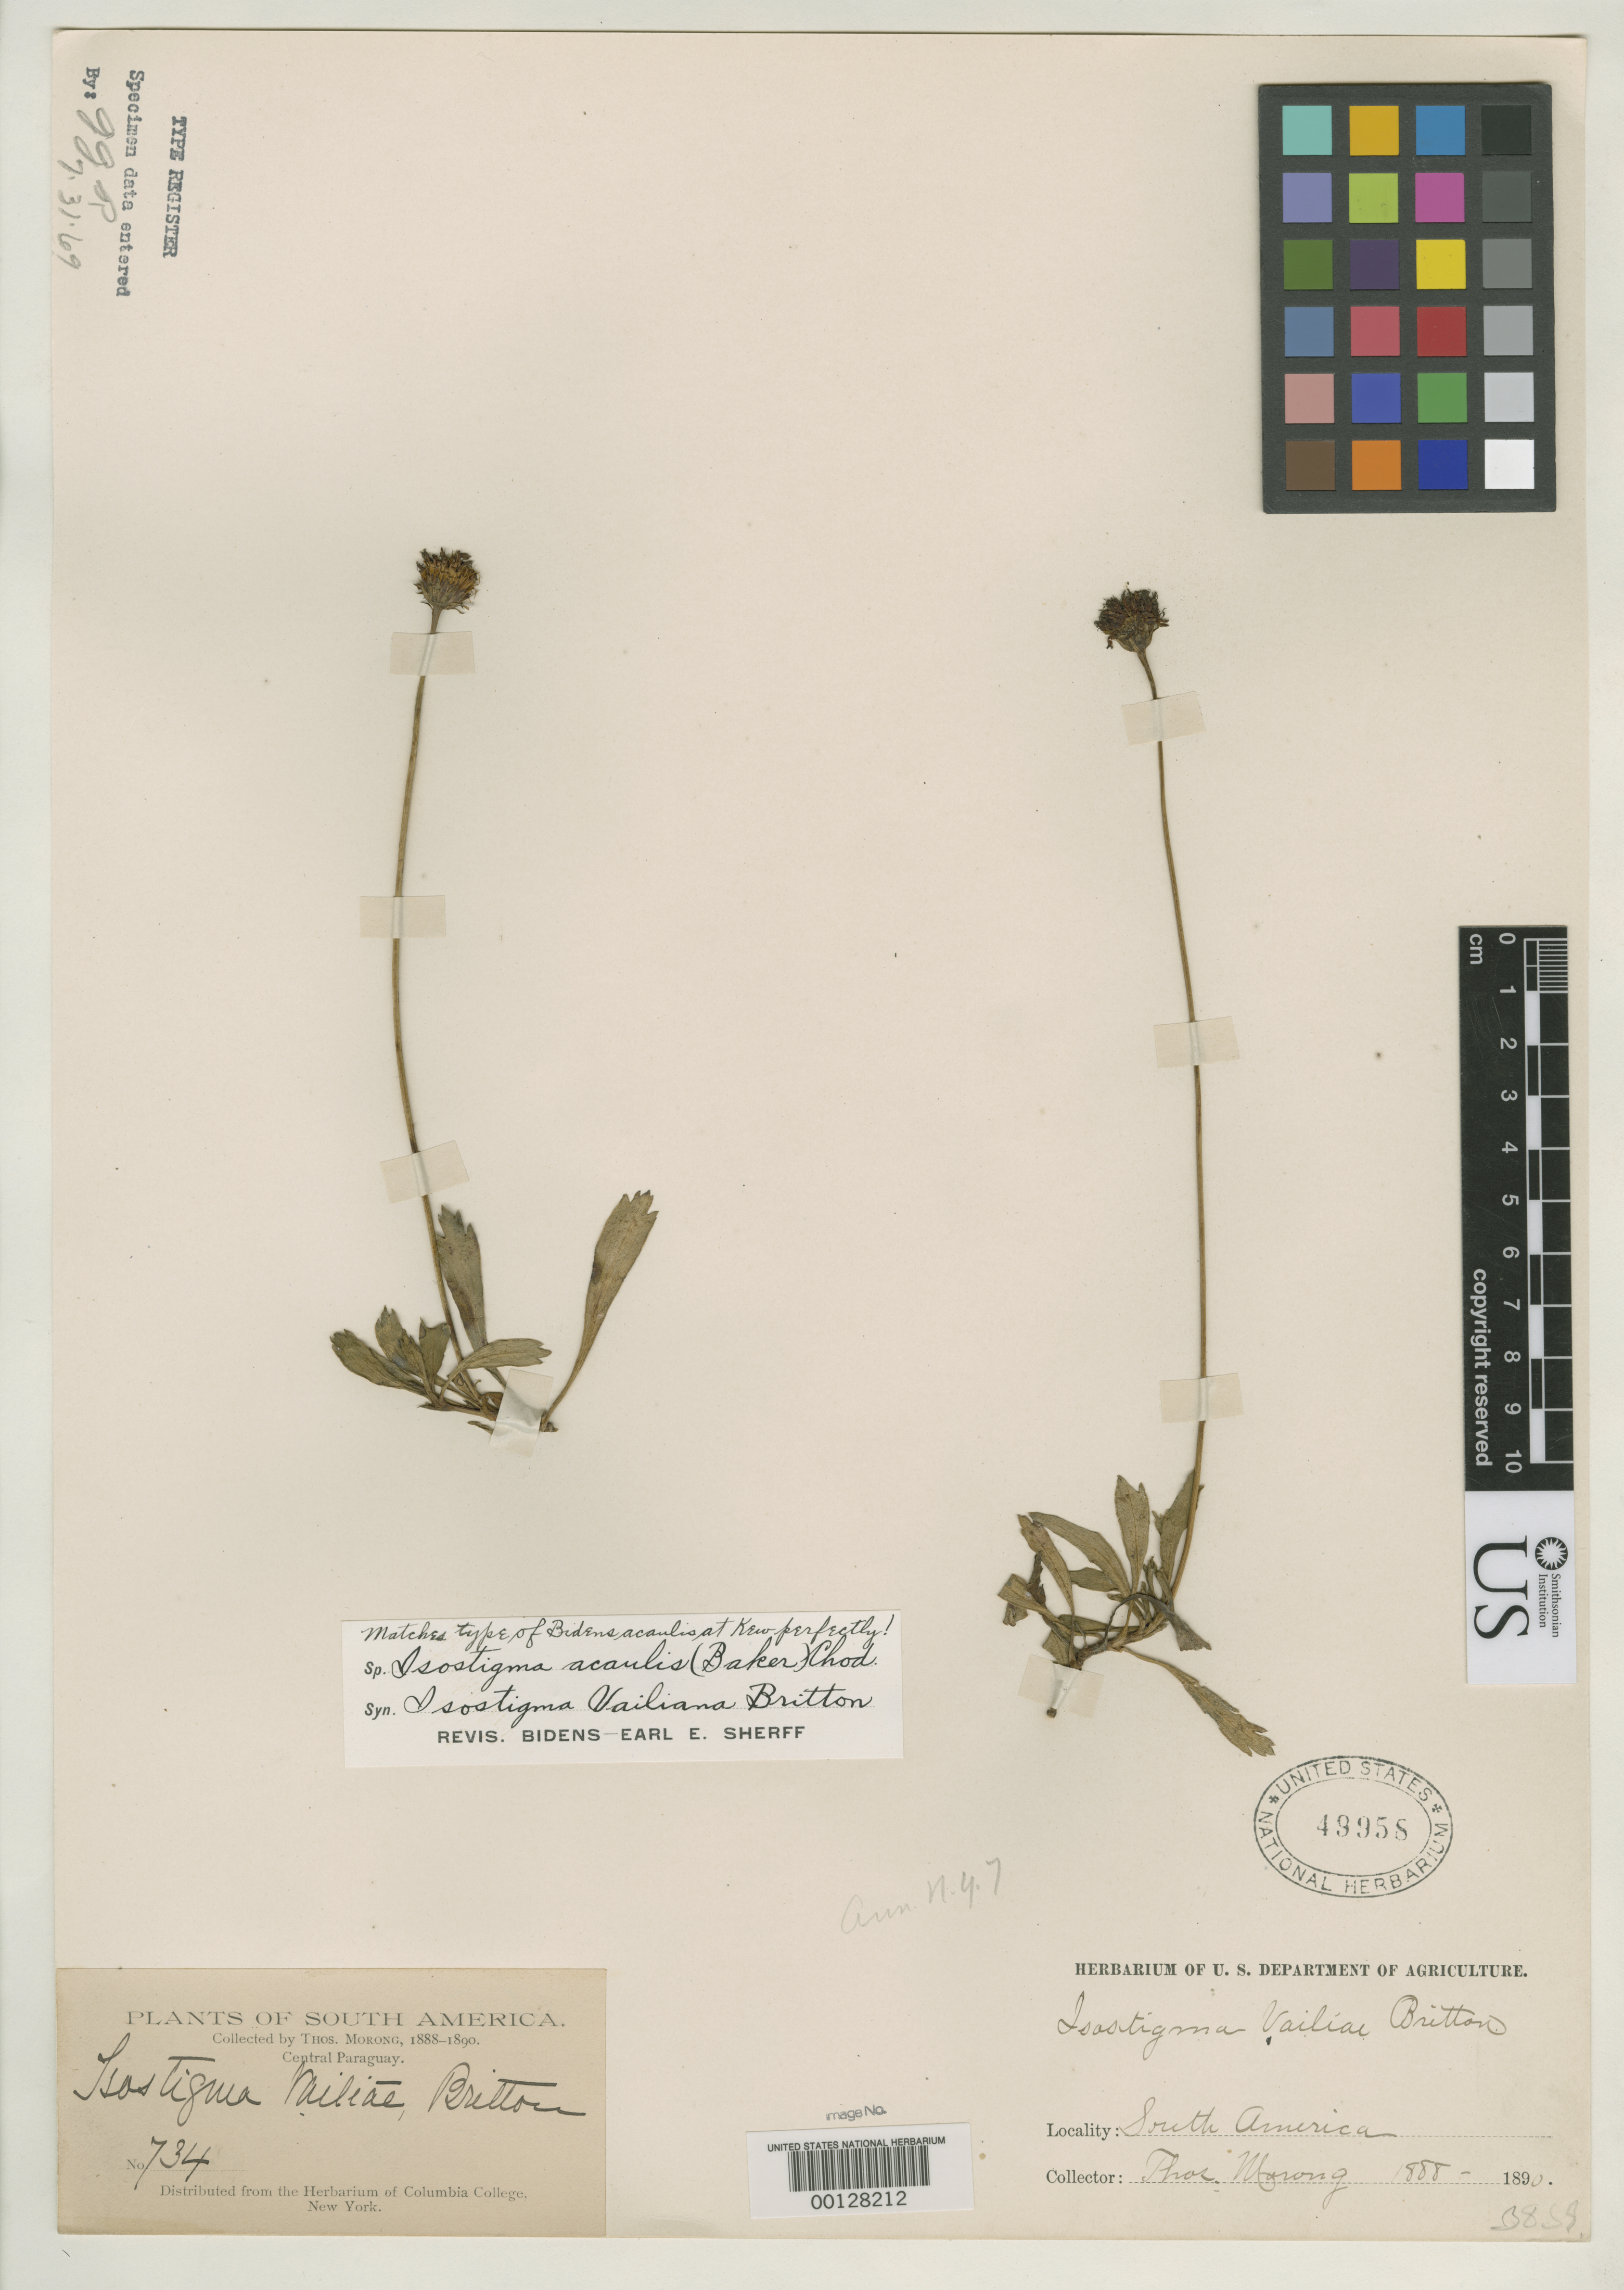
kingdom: Plantae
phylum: Tracheophyta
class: Magnoliopsida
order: Asterales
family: Asteraceae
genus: Isostigma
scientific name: Isostigma vailiana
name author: Britton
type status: Isotype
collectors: T. Morong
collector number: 734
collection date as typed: May 1888 to -- May 1890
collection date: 1888-05/1890-05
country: Paraguay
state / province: Central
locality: Limpio.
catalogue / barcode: US 49958